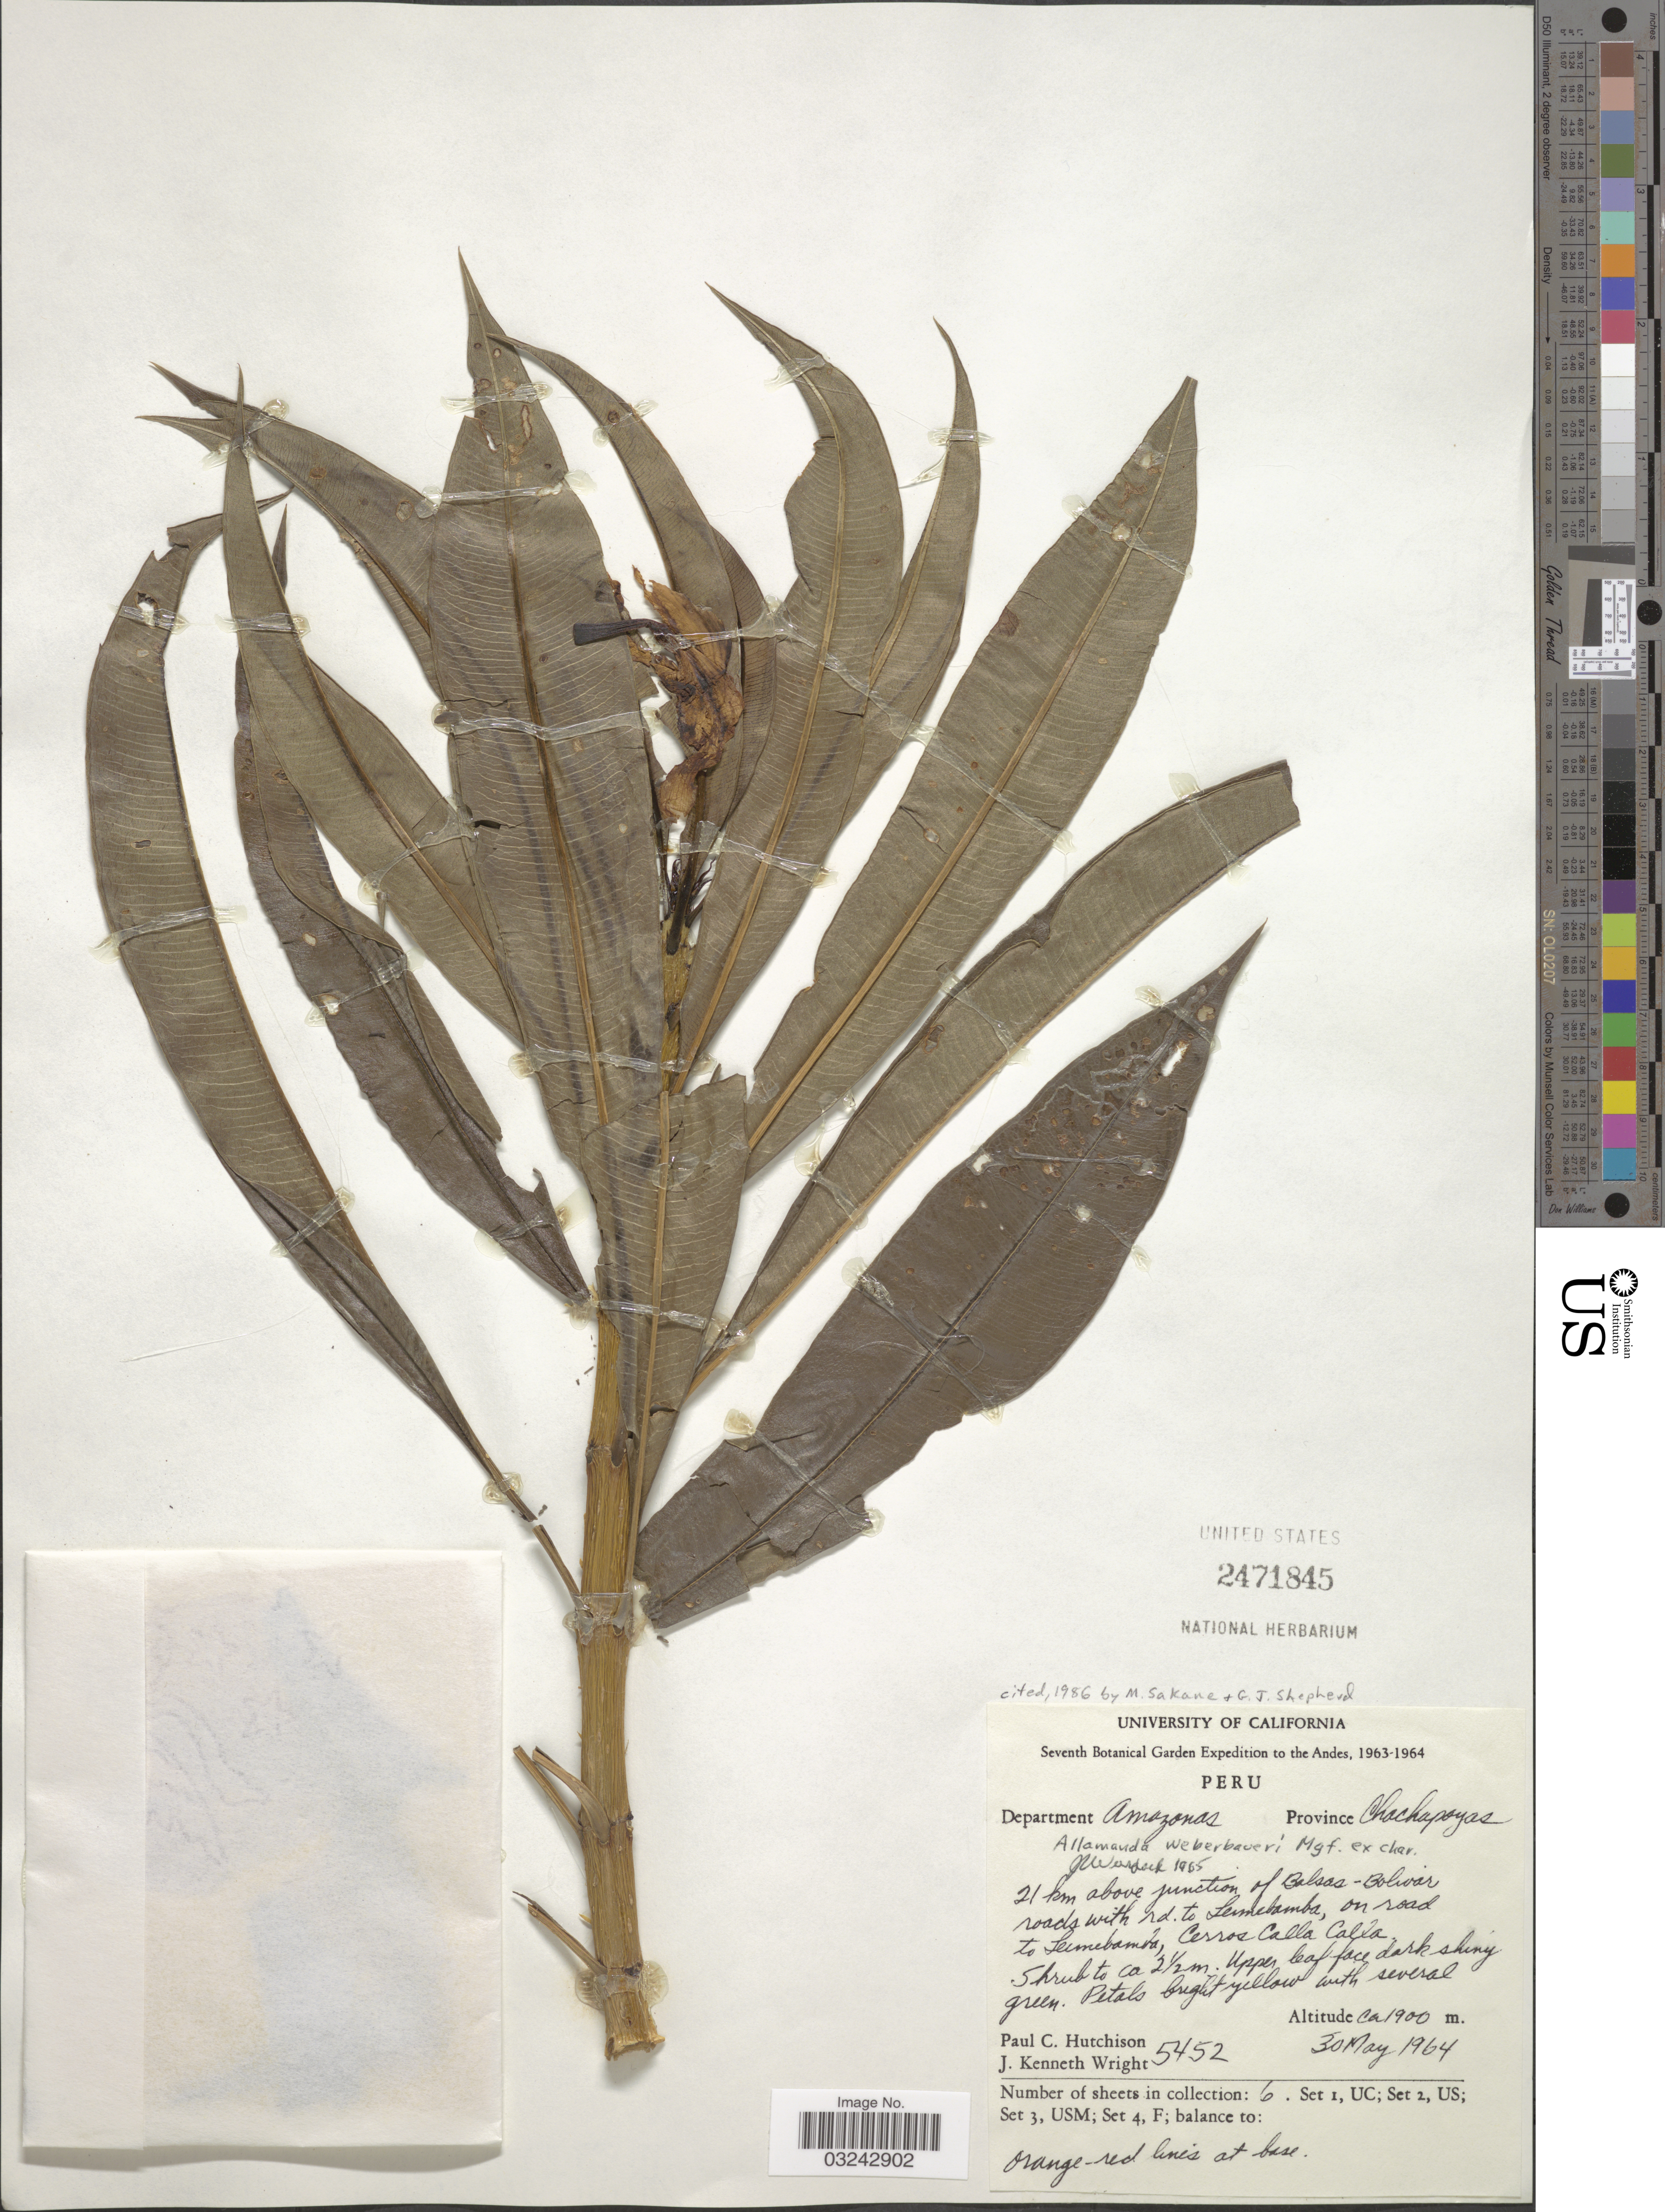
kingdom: Plantae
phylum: Tracheophyta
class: Magnoliopsida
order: Gentianales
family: Apocynaceae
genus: Allamanda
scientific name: Allamanda weberbaueri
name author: Markgr.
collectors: P. C. Hutchison & J. K. Wright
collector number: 5452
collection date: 1964-05-30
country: Peru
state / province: Amazonas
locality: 21 km. above junction of Balsas - Bolivar roads with rd. to Leimebamba, on road to Leimebamba, Cerros Calla Calla, Province Chachapoyas, Department Amazonas, The Andes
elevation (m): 1900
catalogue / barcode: US 2471845